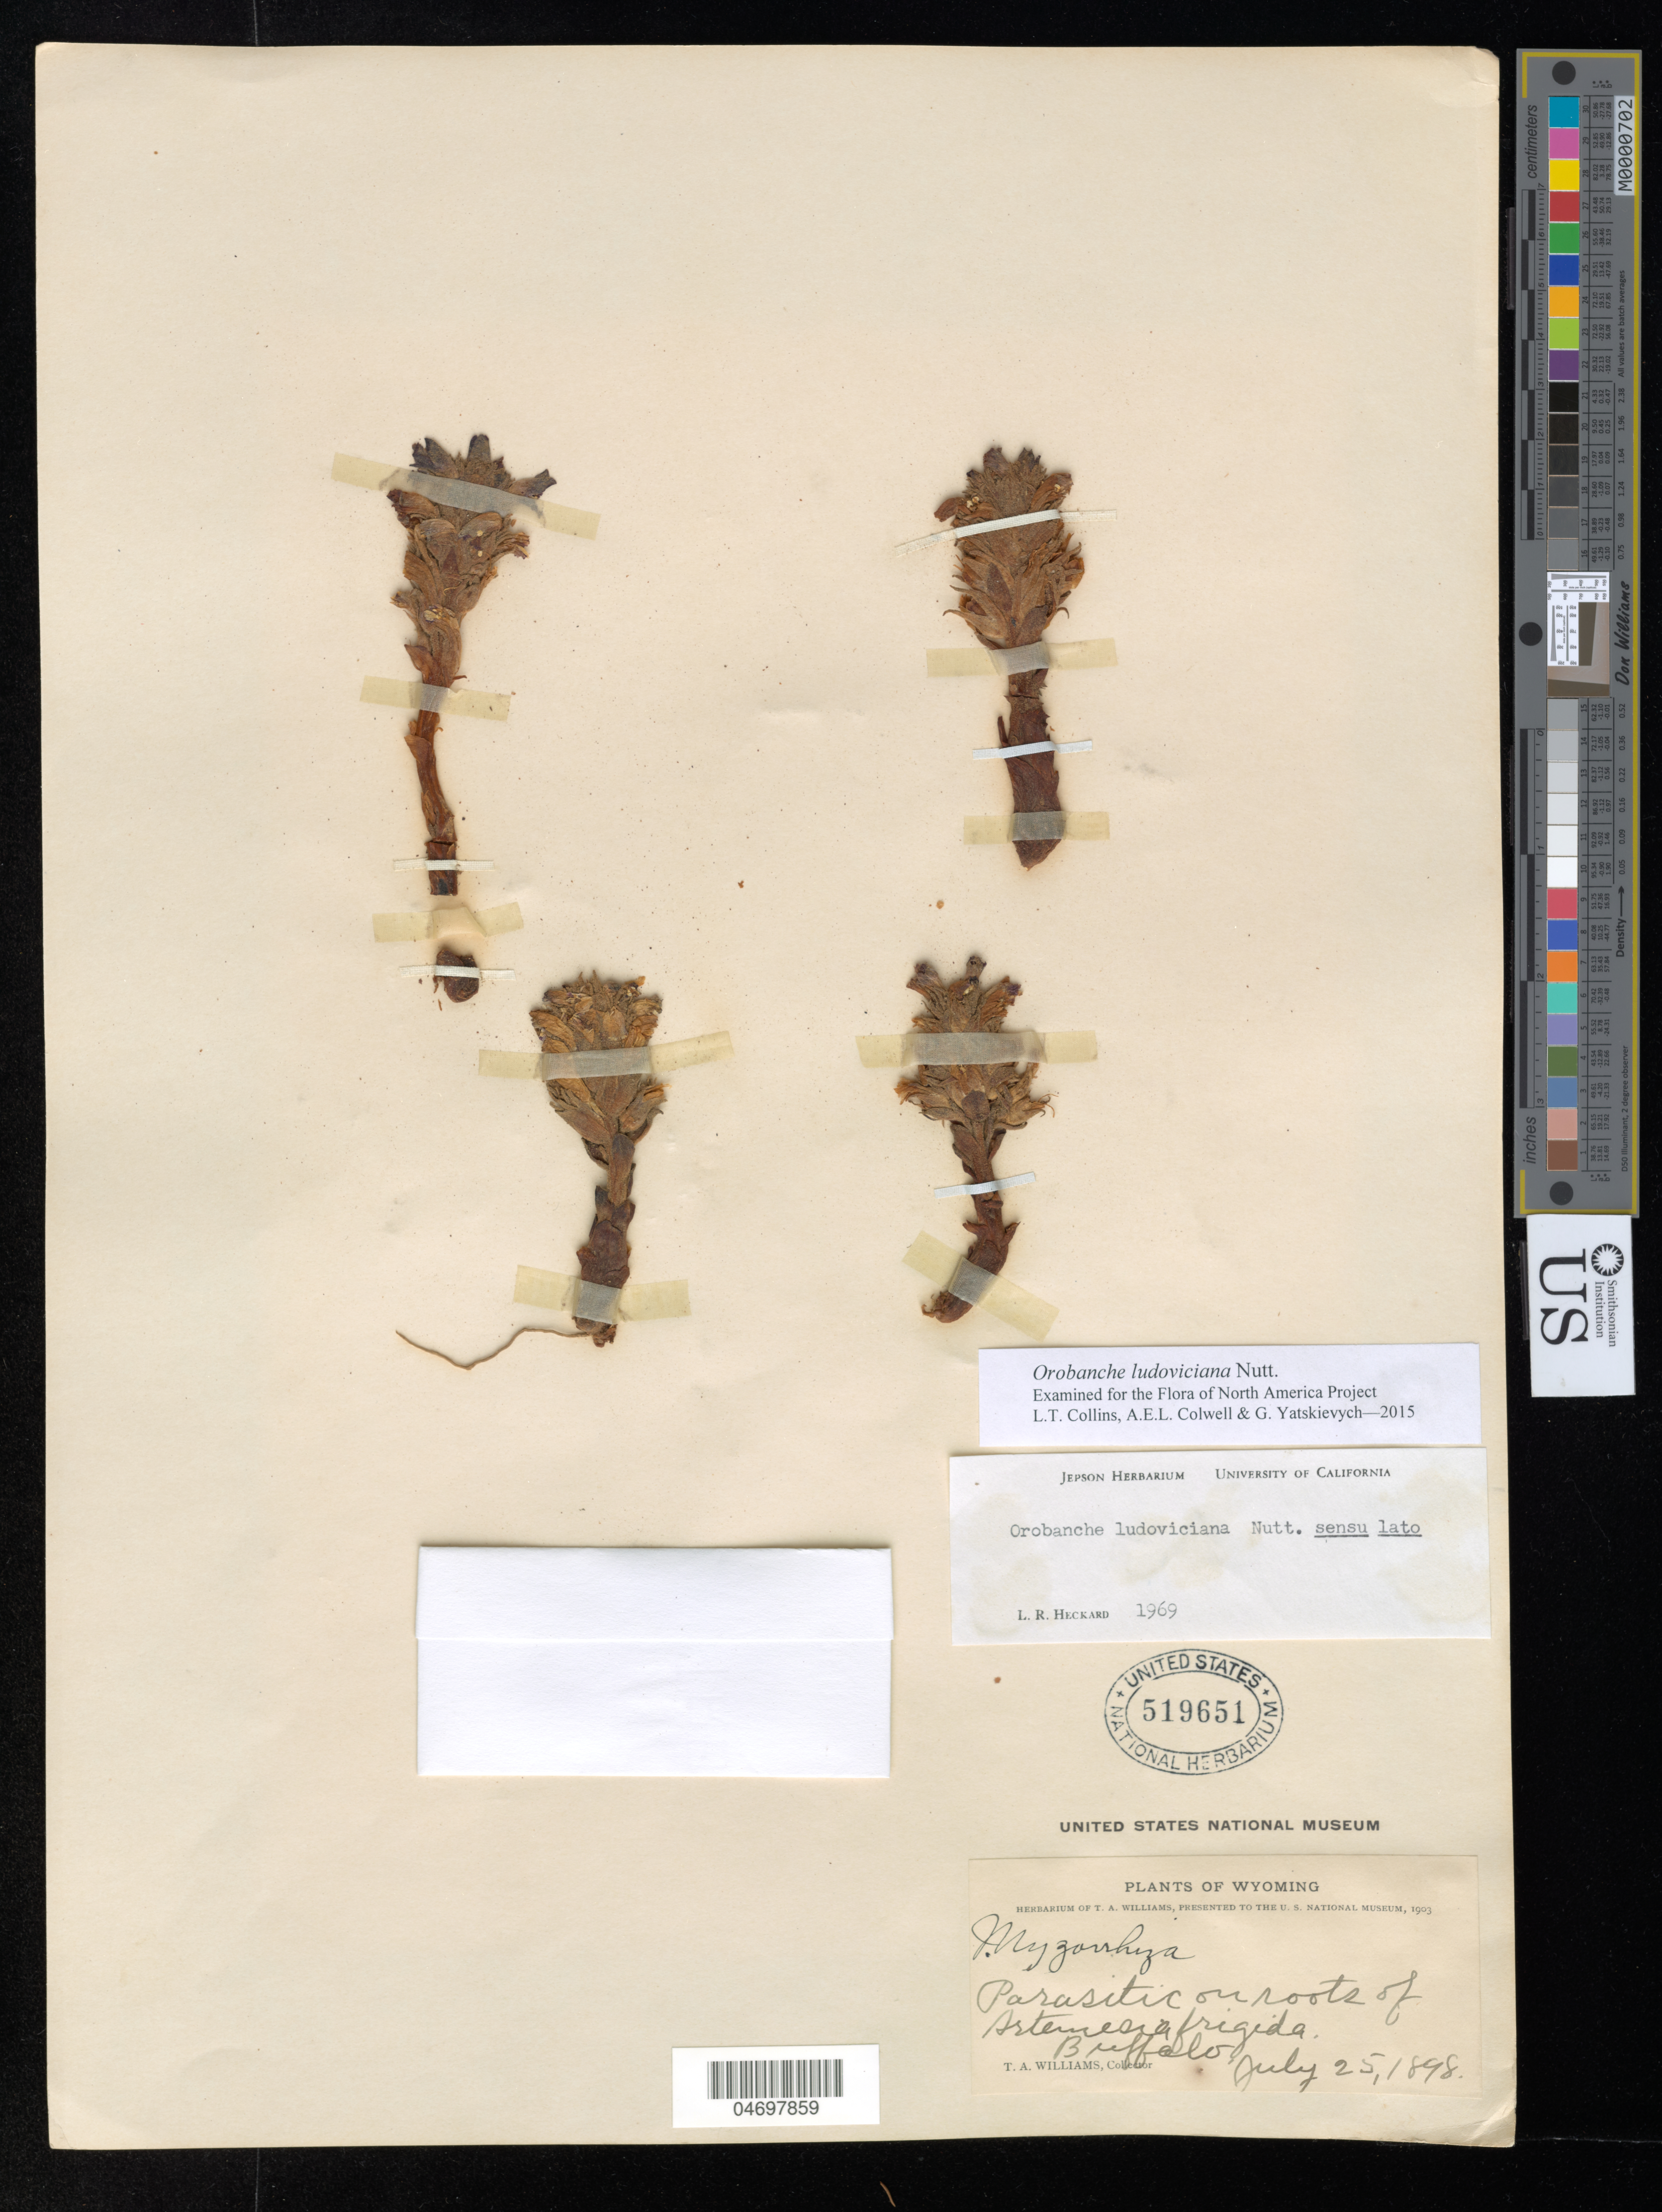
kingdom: Plantae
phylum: Tracheophyta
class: Magnoliopsida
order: Lamiales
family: Orobanchaceae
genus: Orobanche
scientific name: Orobanche ludoviciana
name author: Nutt.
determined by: Collins, L. T.; Colwell, A. E.; Yatskievych, G. A.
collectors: T. A. Williams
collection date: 1898-07-25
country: United States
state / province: Wyoming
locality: Buffalo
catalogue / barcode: US 519651